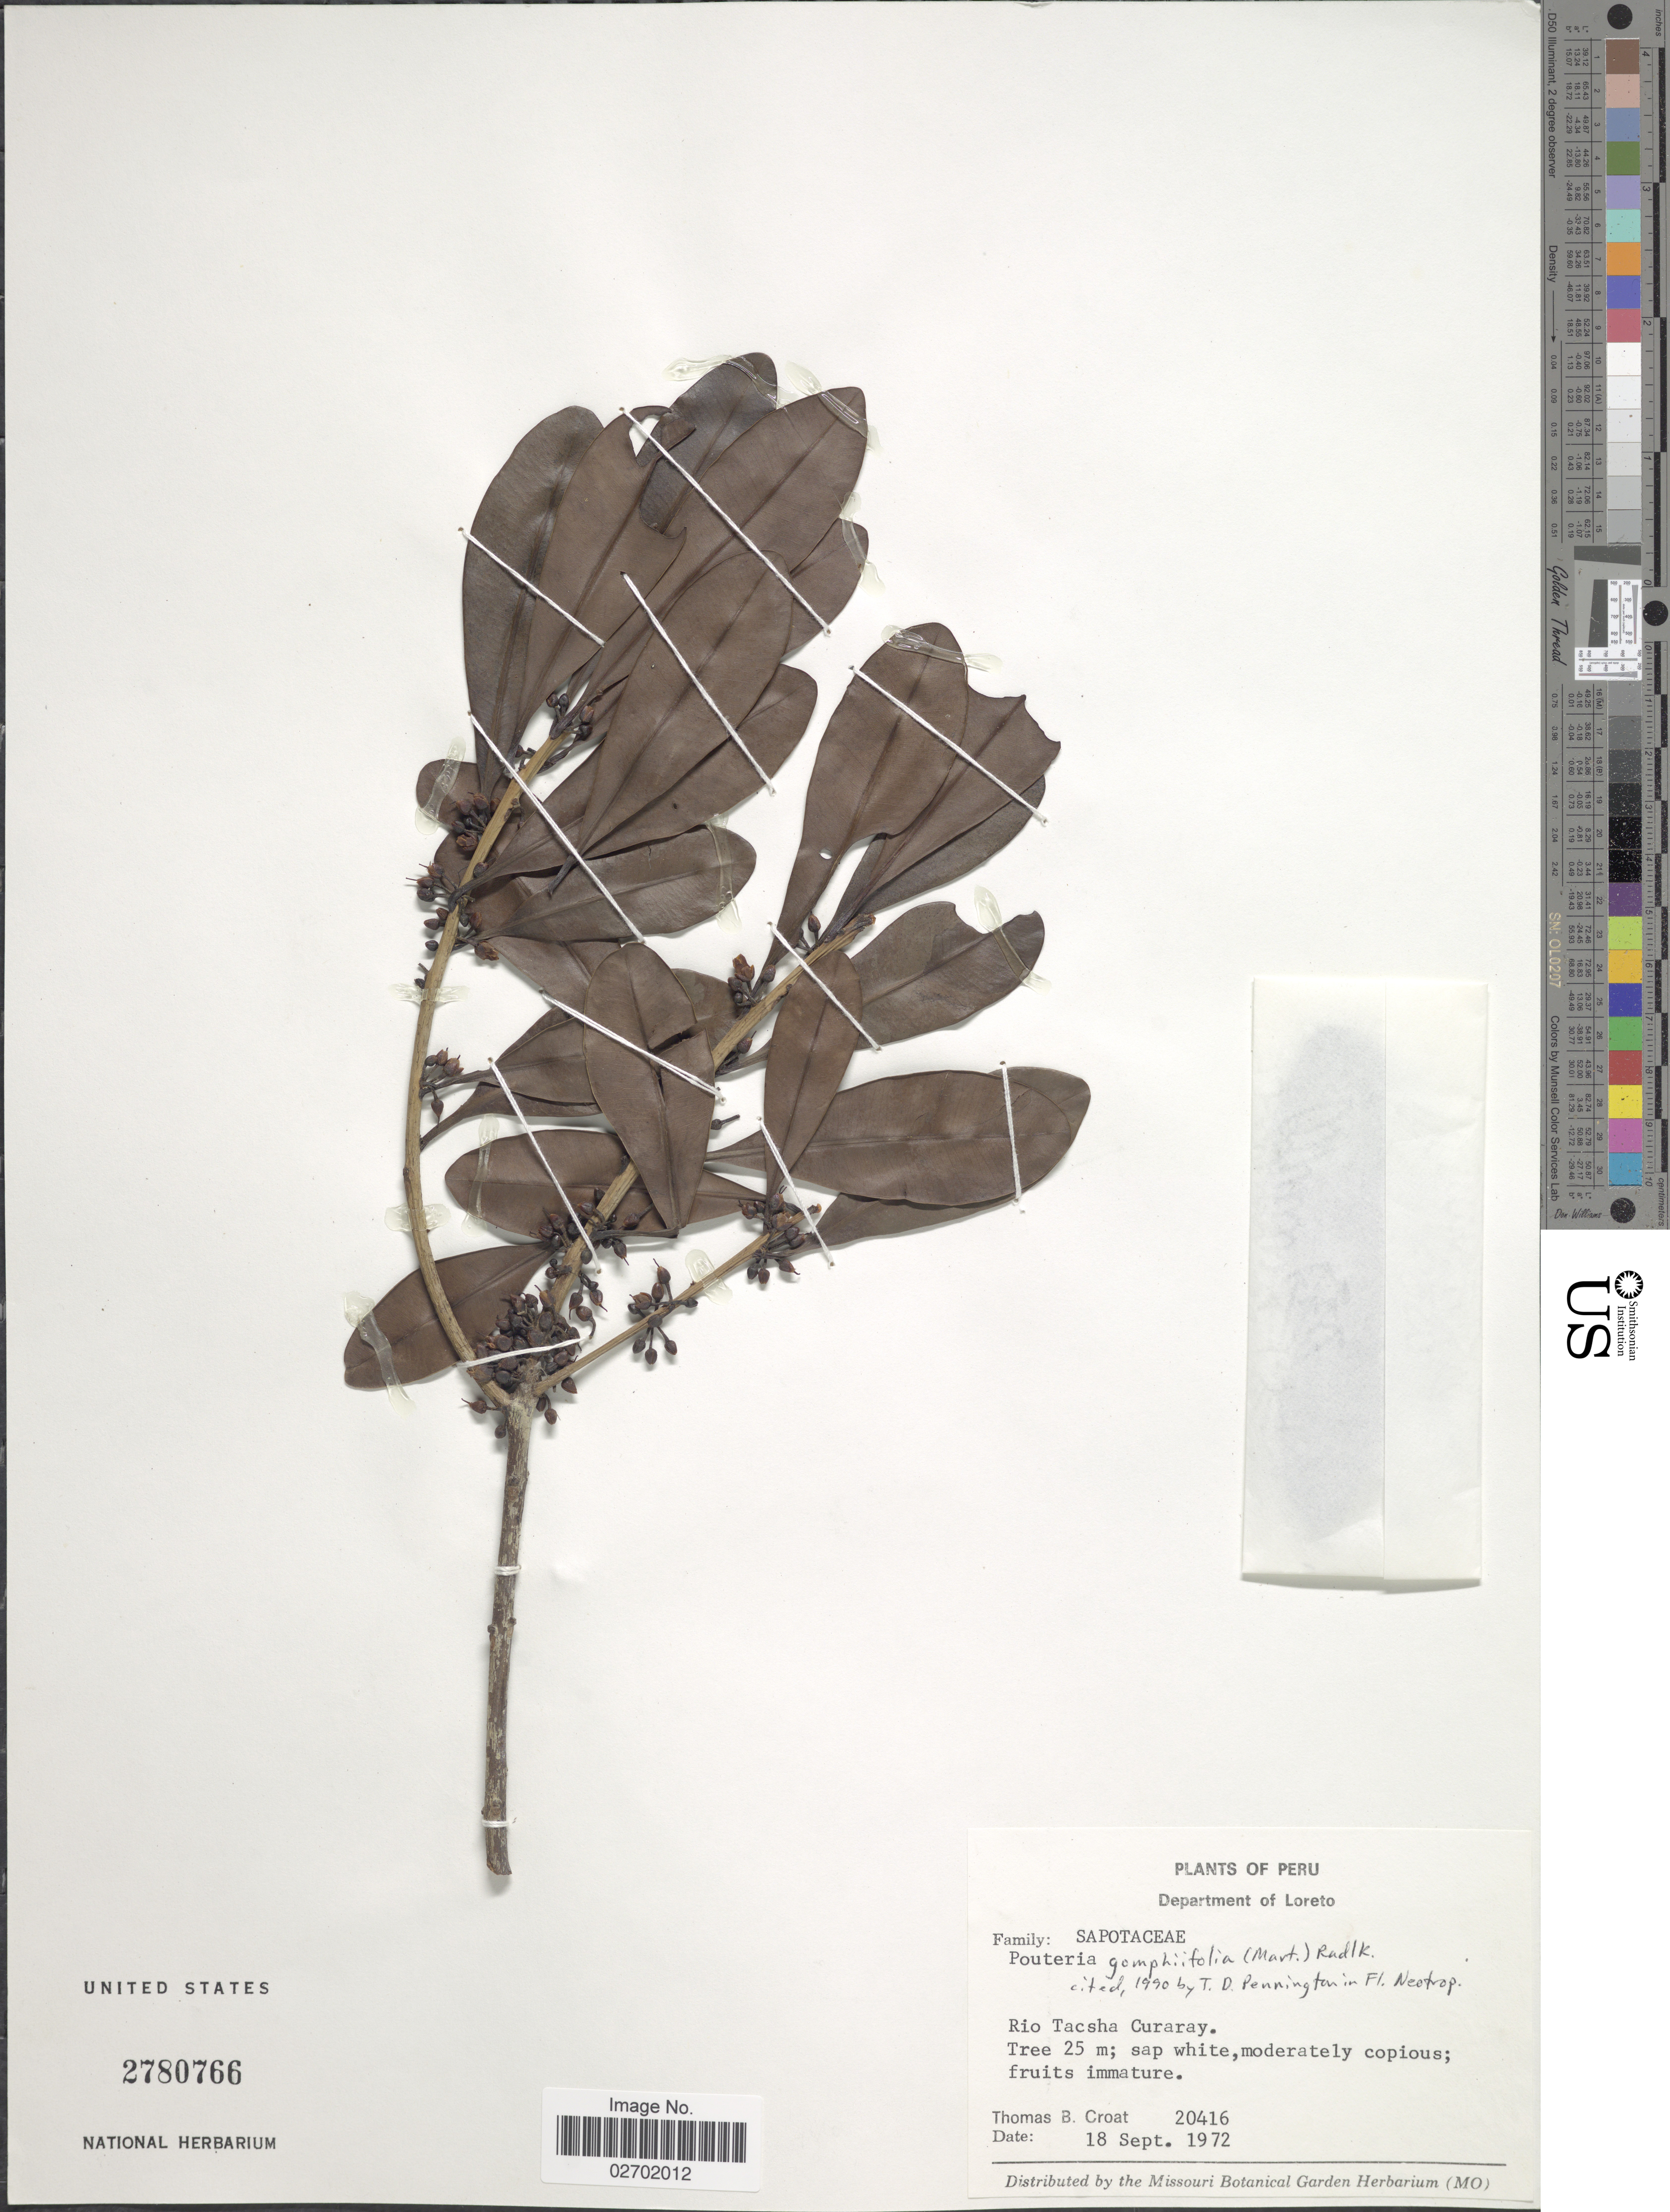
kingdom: Plantae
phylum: Tracheophyta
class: Magnoliopsida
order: Ericales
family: Sapotaceae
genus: Pouteria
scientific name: Pouteria gomphiifolia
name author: (Mart. ex Miq.) Radlk.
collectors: T. B. Croat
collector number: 20416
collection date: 1972-09-18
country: Peru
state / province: Loreto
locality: Department of Loreto, Rio Tacsha Curaray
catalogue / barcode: US 2780766